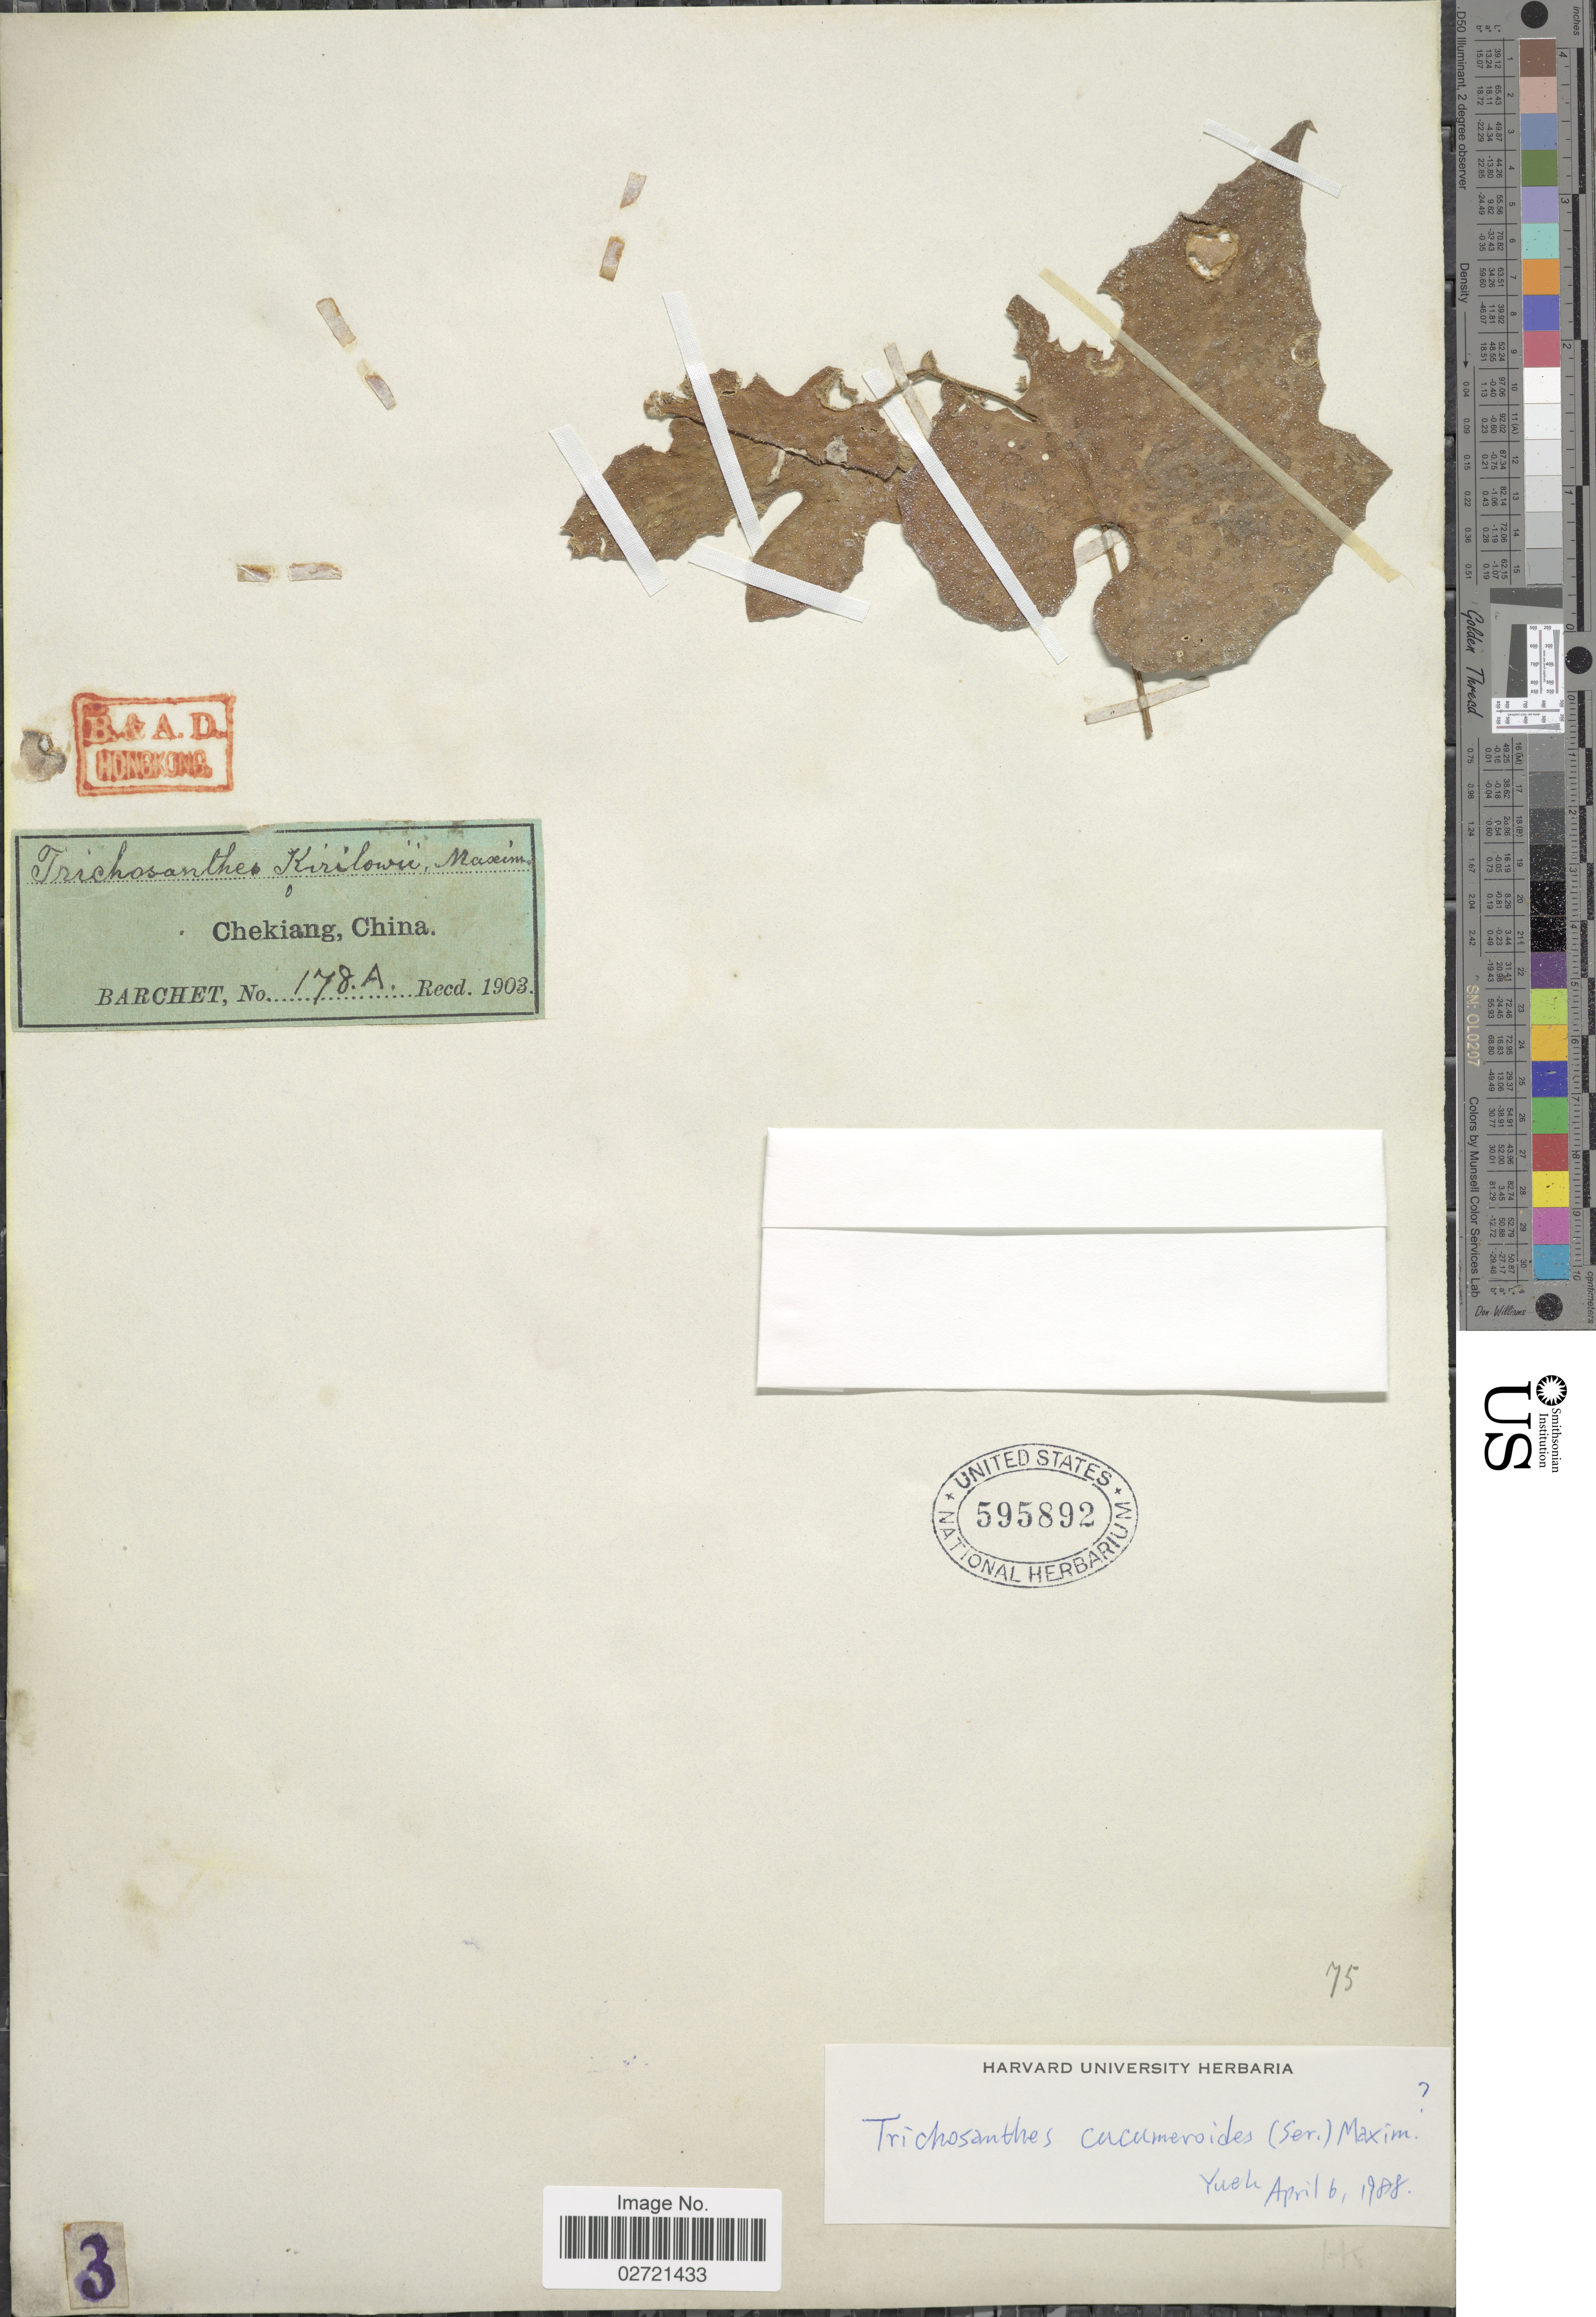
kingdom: Plantae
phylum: Tracheophyta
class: Magnoliopsida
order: Cucurbitales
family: Cucurbitaceae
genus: Trichosanthes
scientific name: Trichosanthes cucumeroides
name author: (Ser.) Maxim. ex Franch. & Sav.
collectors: Barchet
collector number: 178A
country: China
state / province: Zhejiang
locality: Chekiang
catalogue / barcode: US 595892